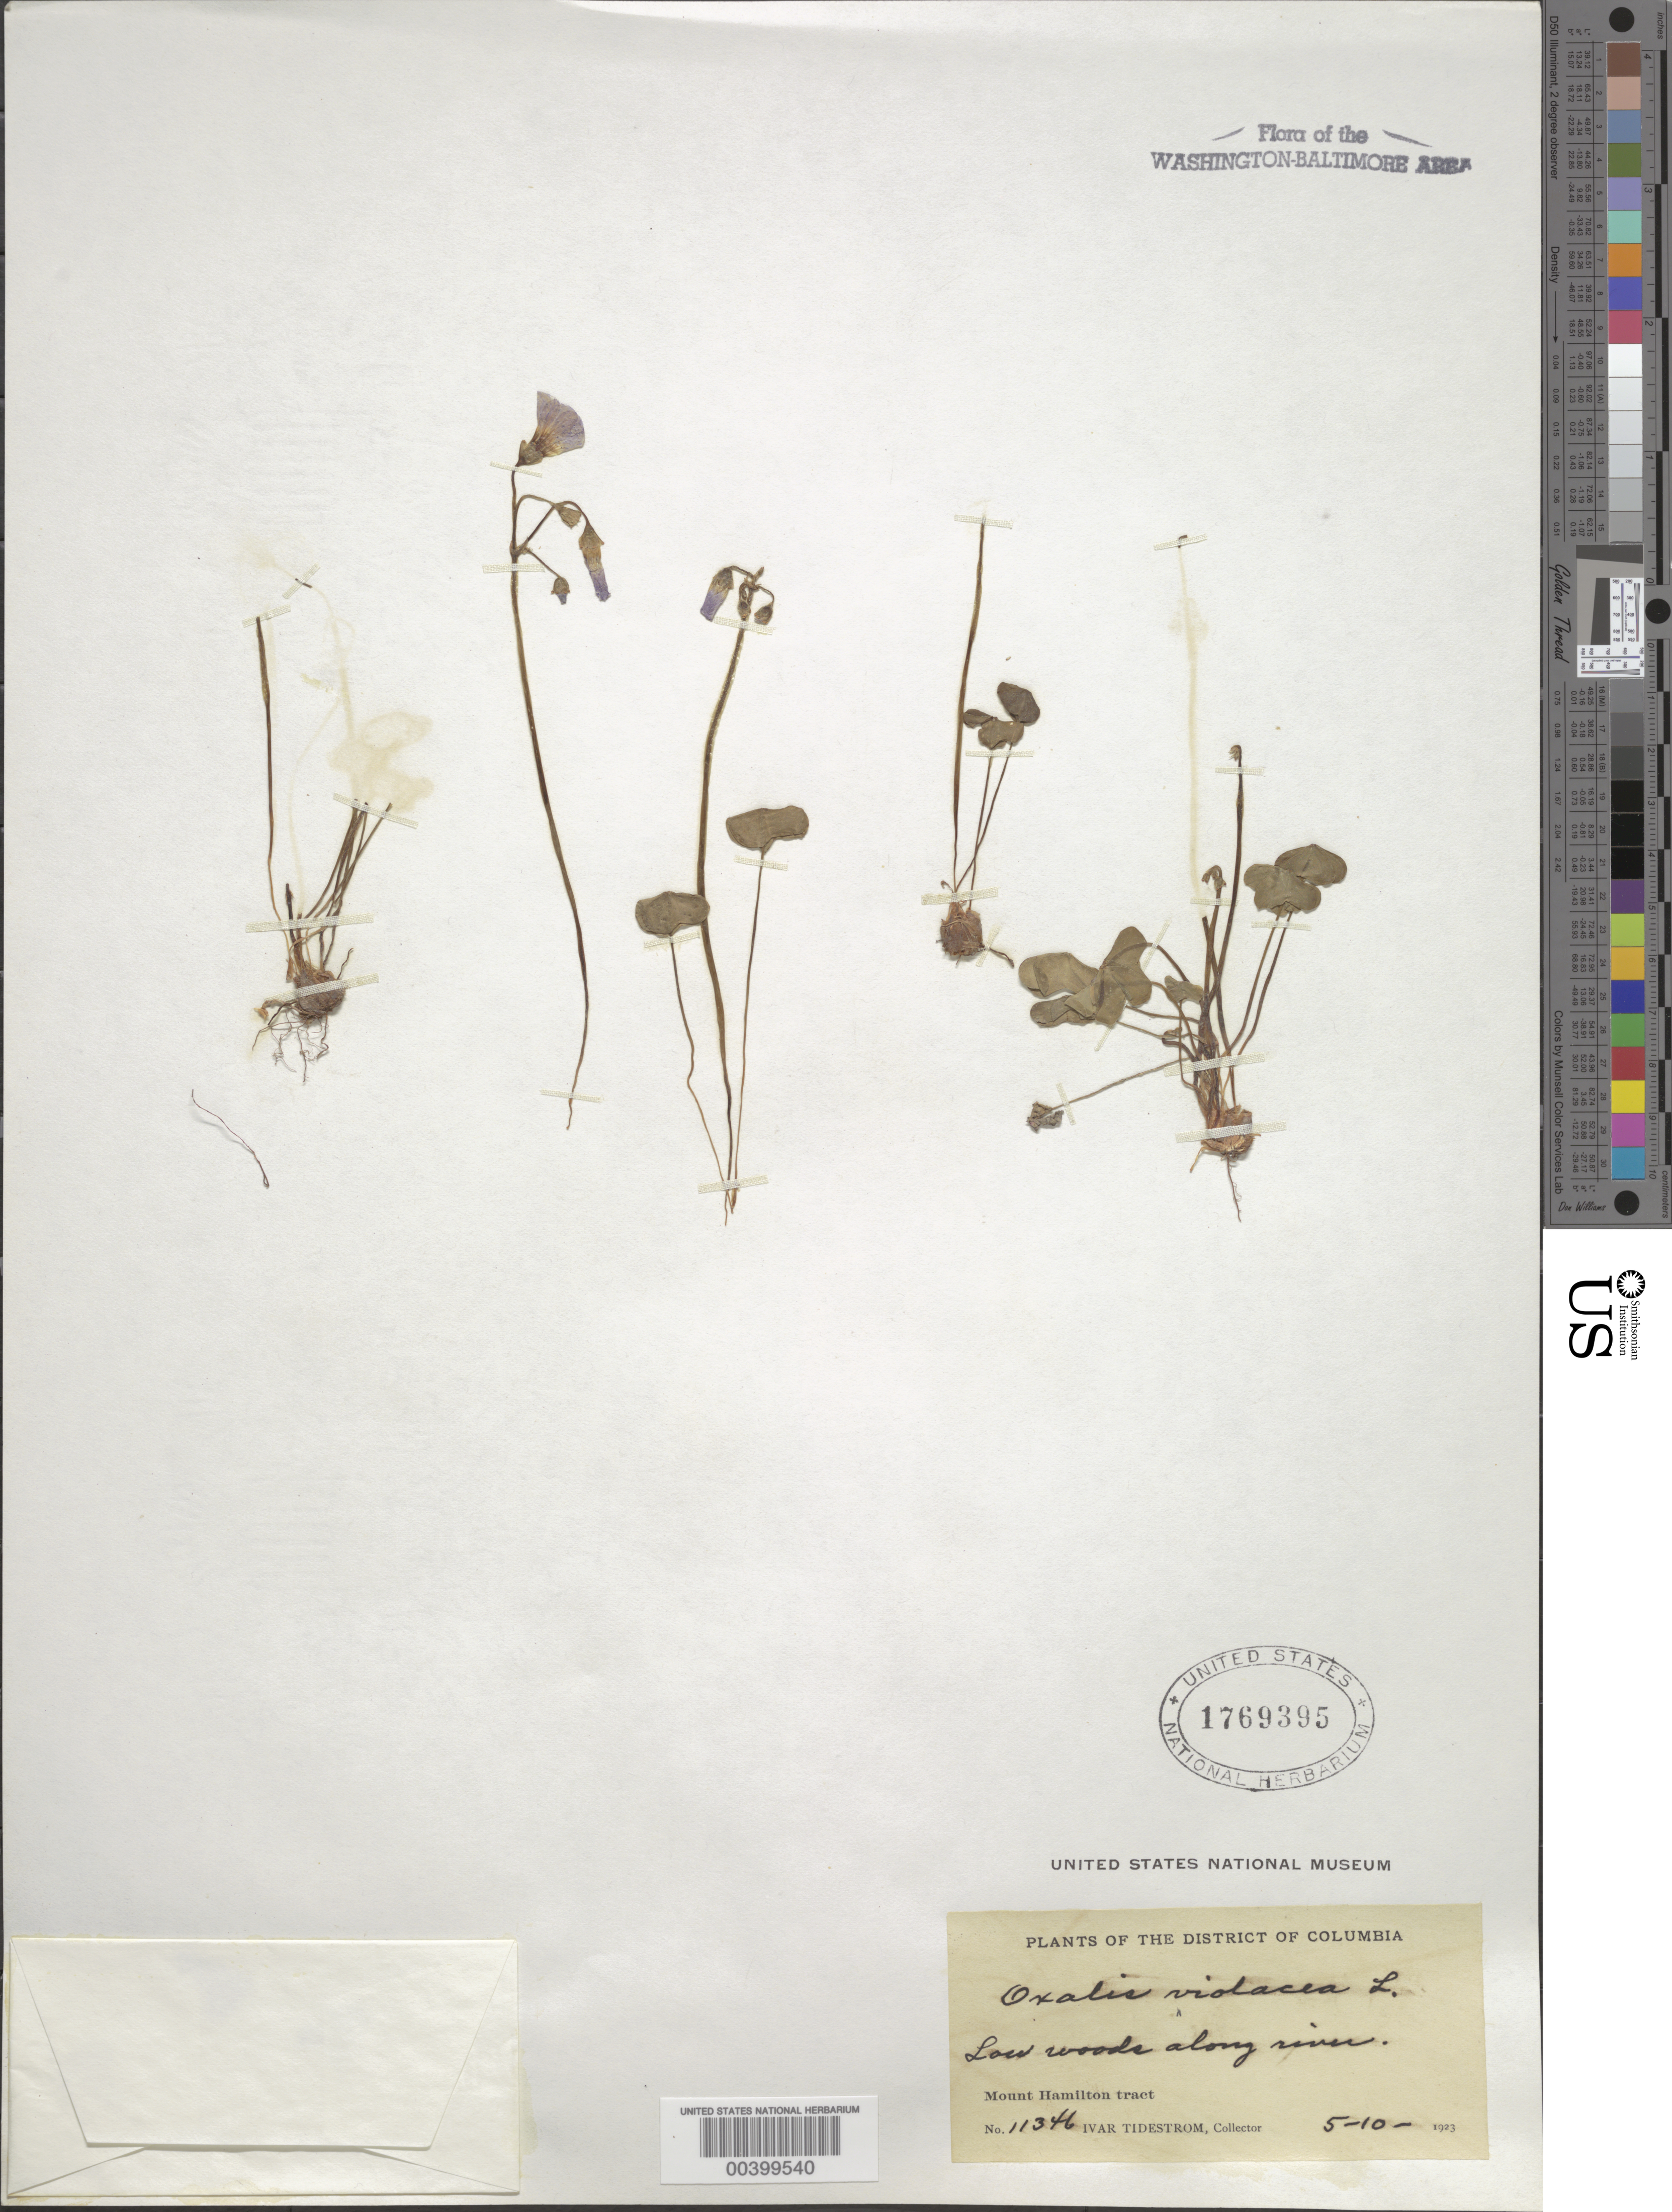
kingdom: Plantae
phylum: Tracheophyta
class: Magnoliopsida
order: Oxalidales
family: Oxalidaceae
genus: Oxalis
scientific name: Oxalis violacea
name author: L.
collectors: I. F. Tidestrom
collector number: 11346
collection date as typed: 10 May 1923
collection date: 1923-05-10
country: United States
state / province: District of Columbia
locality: Mount Hamilton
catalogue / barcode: US 1769395